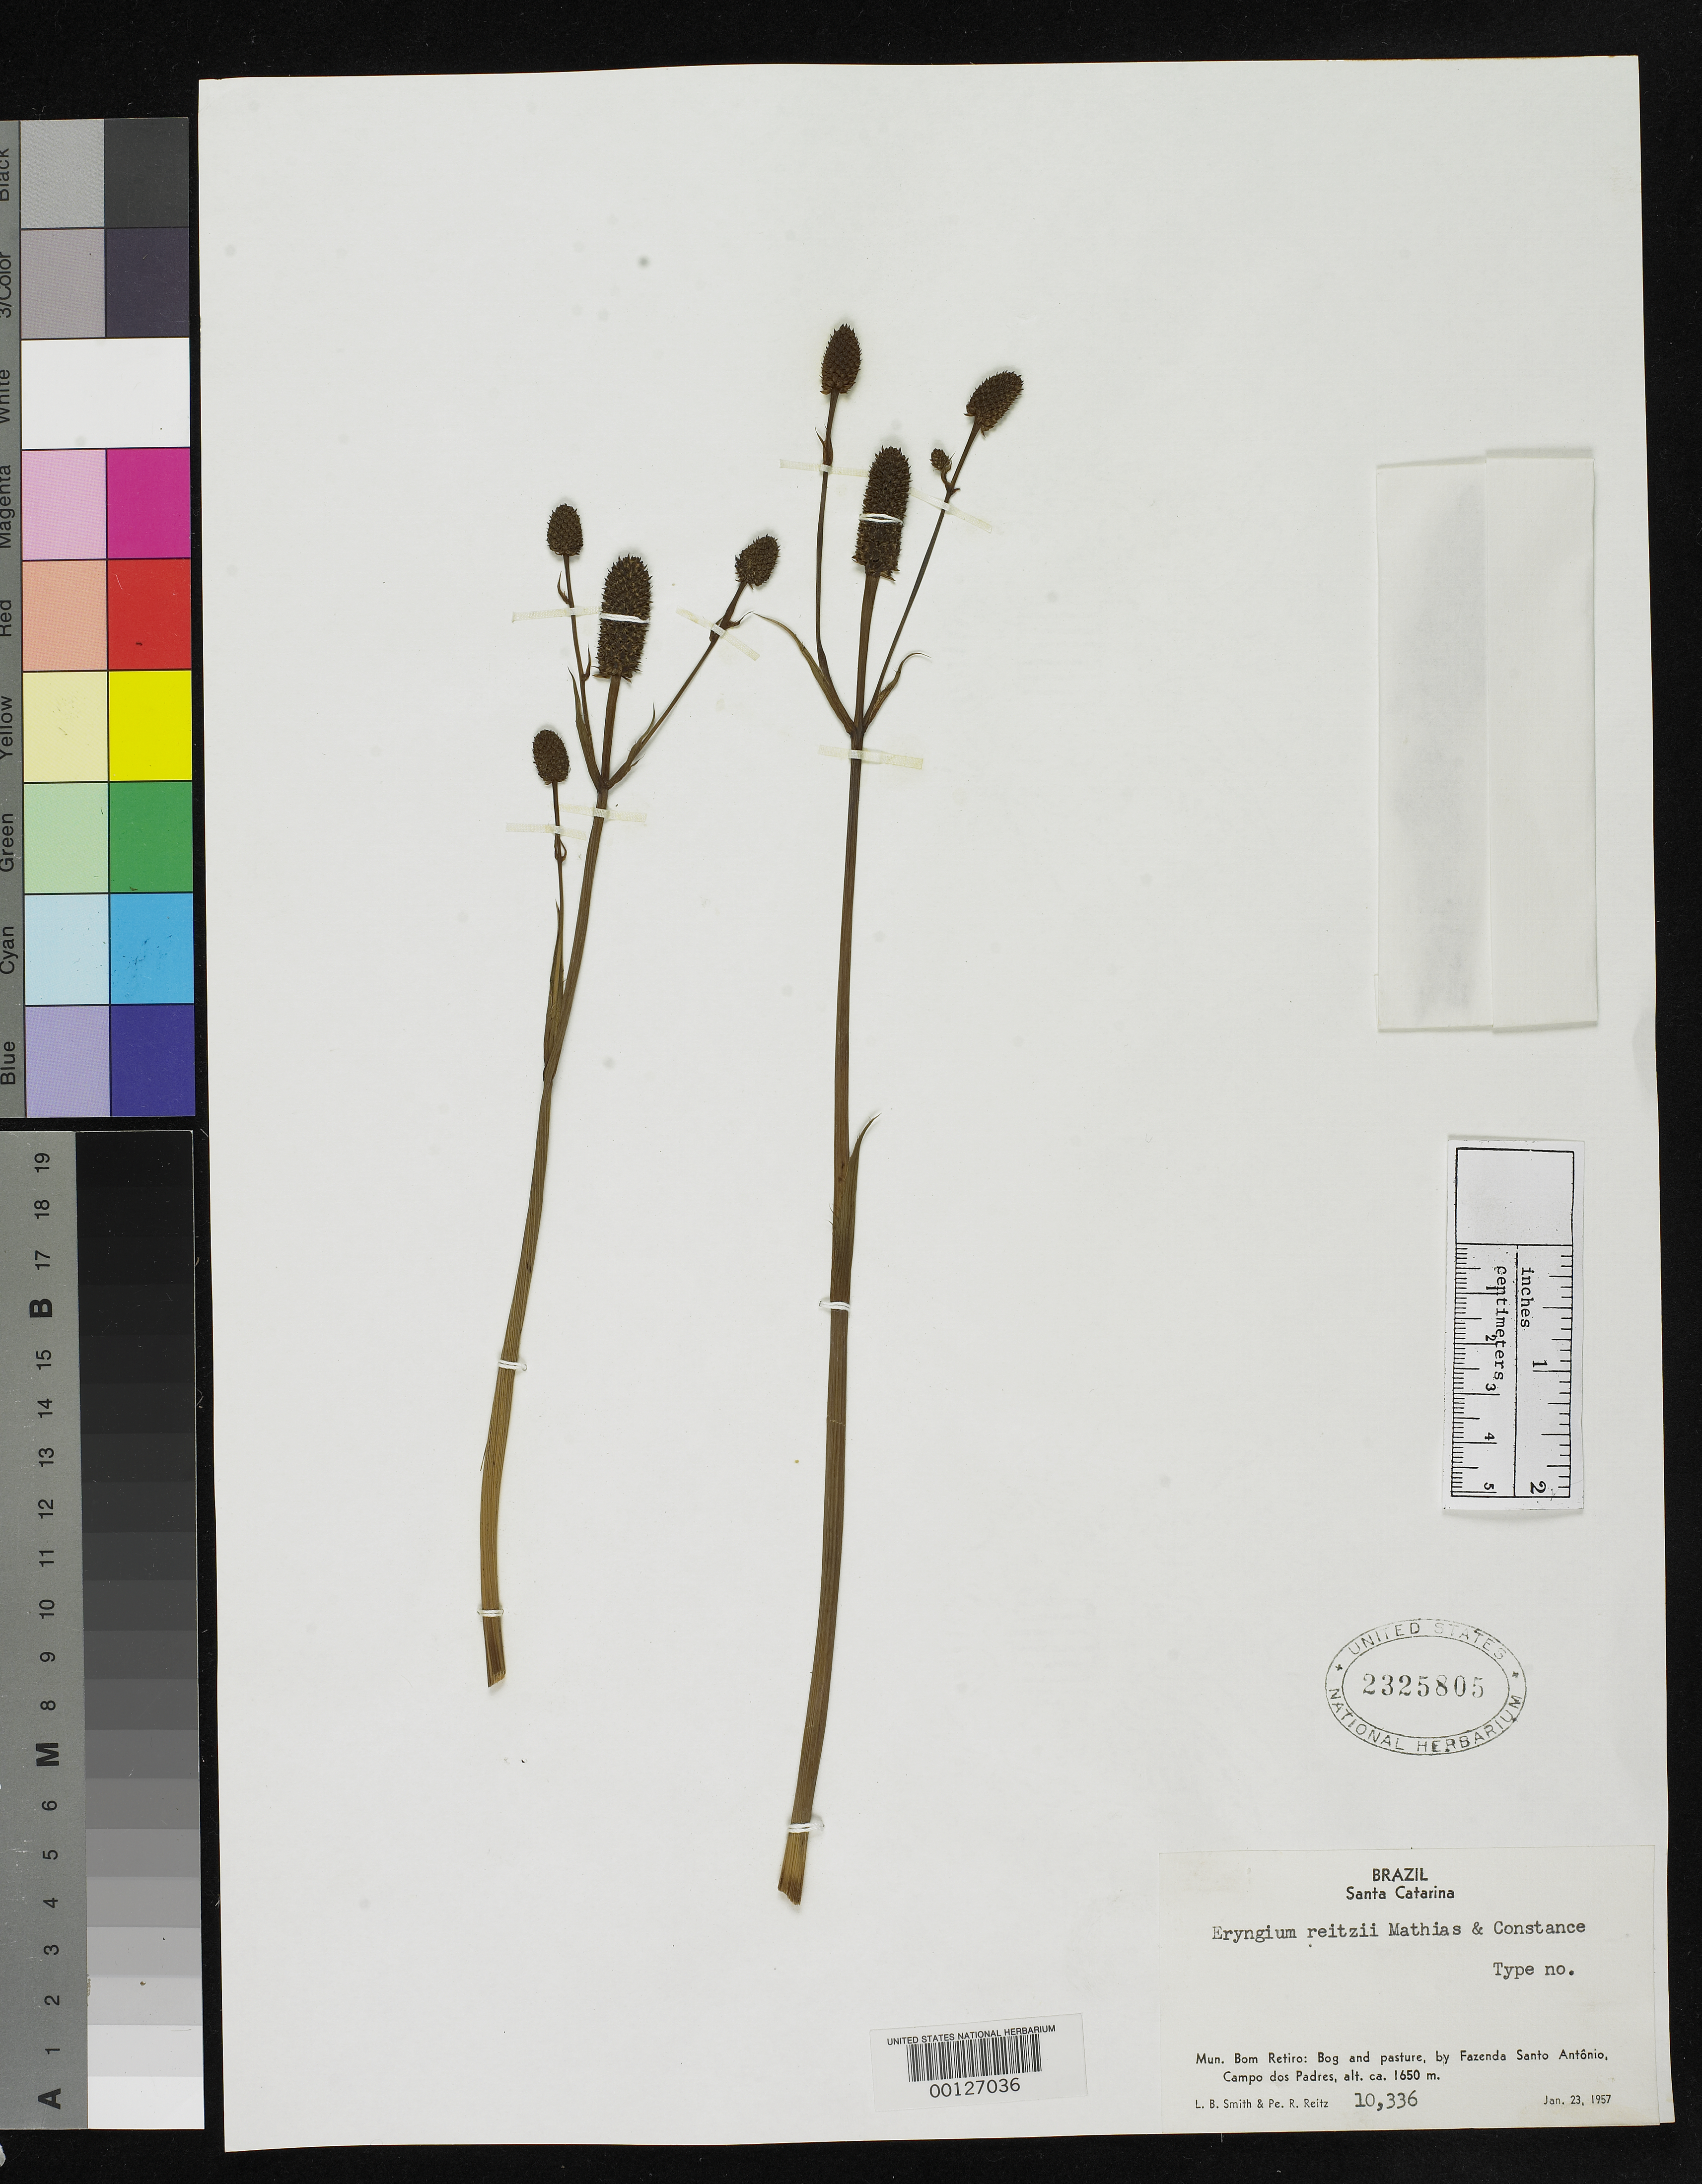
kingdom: Plantae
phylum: Tracheophyta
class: Magnoliopsida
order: Apiales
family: Apiaceae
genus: Eryngium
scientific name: Eryngium reitzii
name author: Mathias & Constance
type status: Isotype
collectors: L. Smith & R. Reitz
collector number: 10336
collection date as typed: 23 Jan 1957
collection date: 1957-01-23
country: Brazil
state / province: Santa Catarina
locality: Bom Retiro, by Fazenda Santo Antonio, Campo dos Padres.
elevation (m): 1650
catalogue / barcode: US 2325805